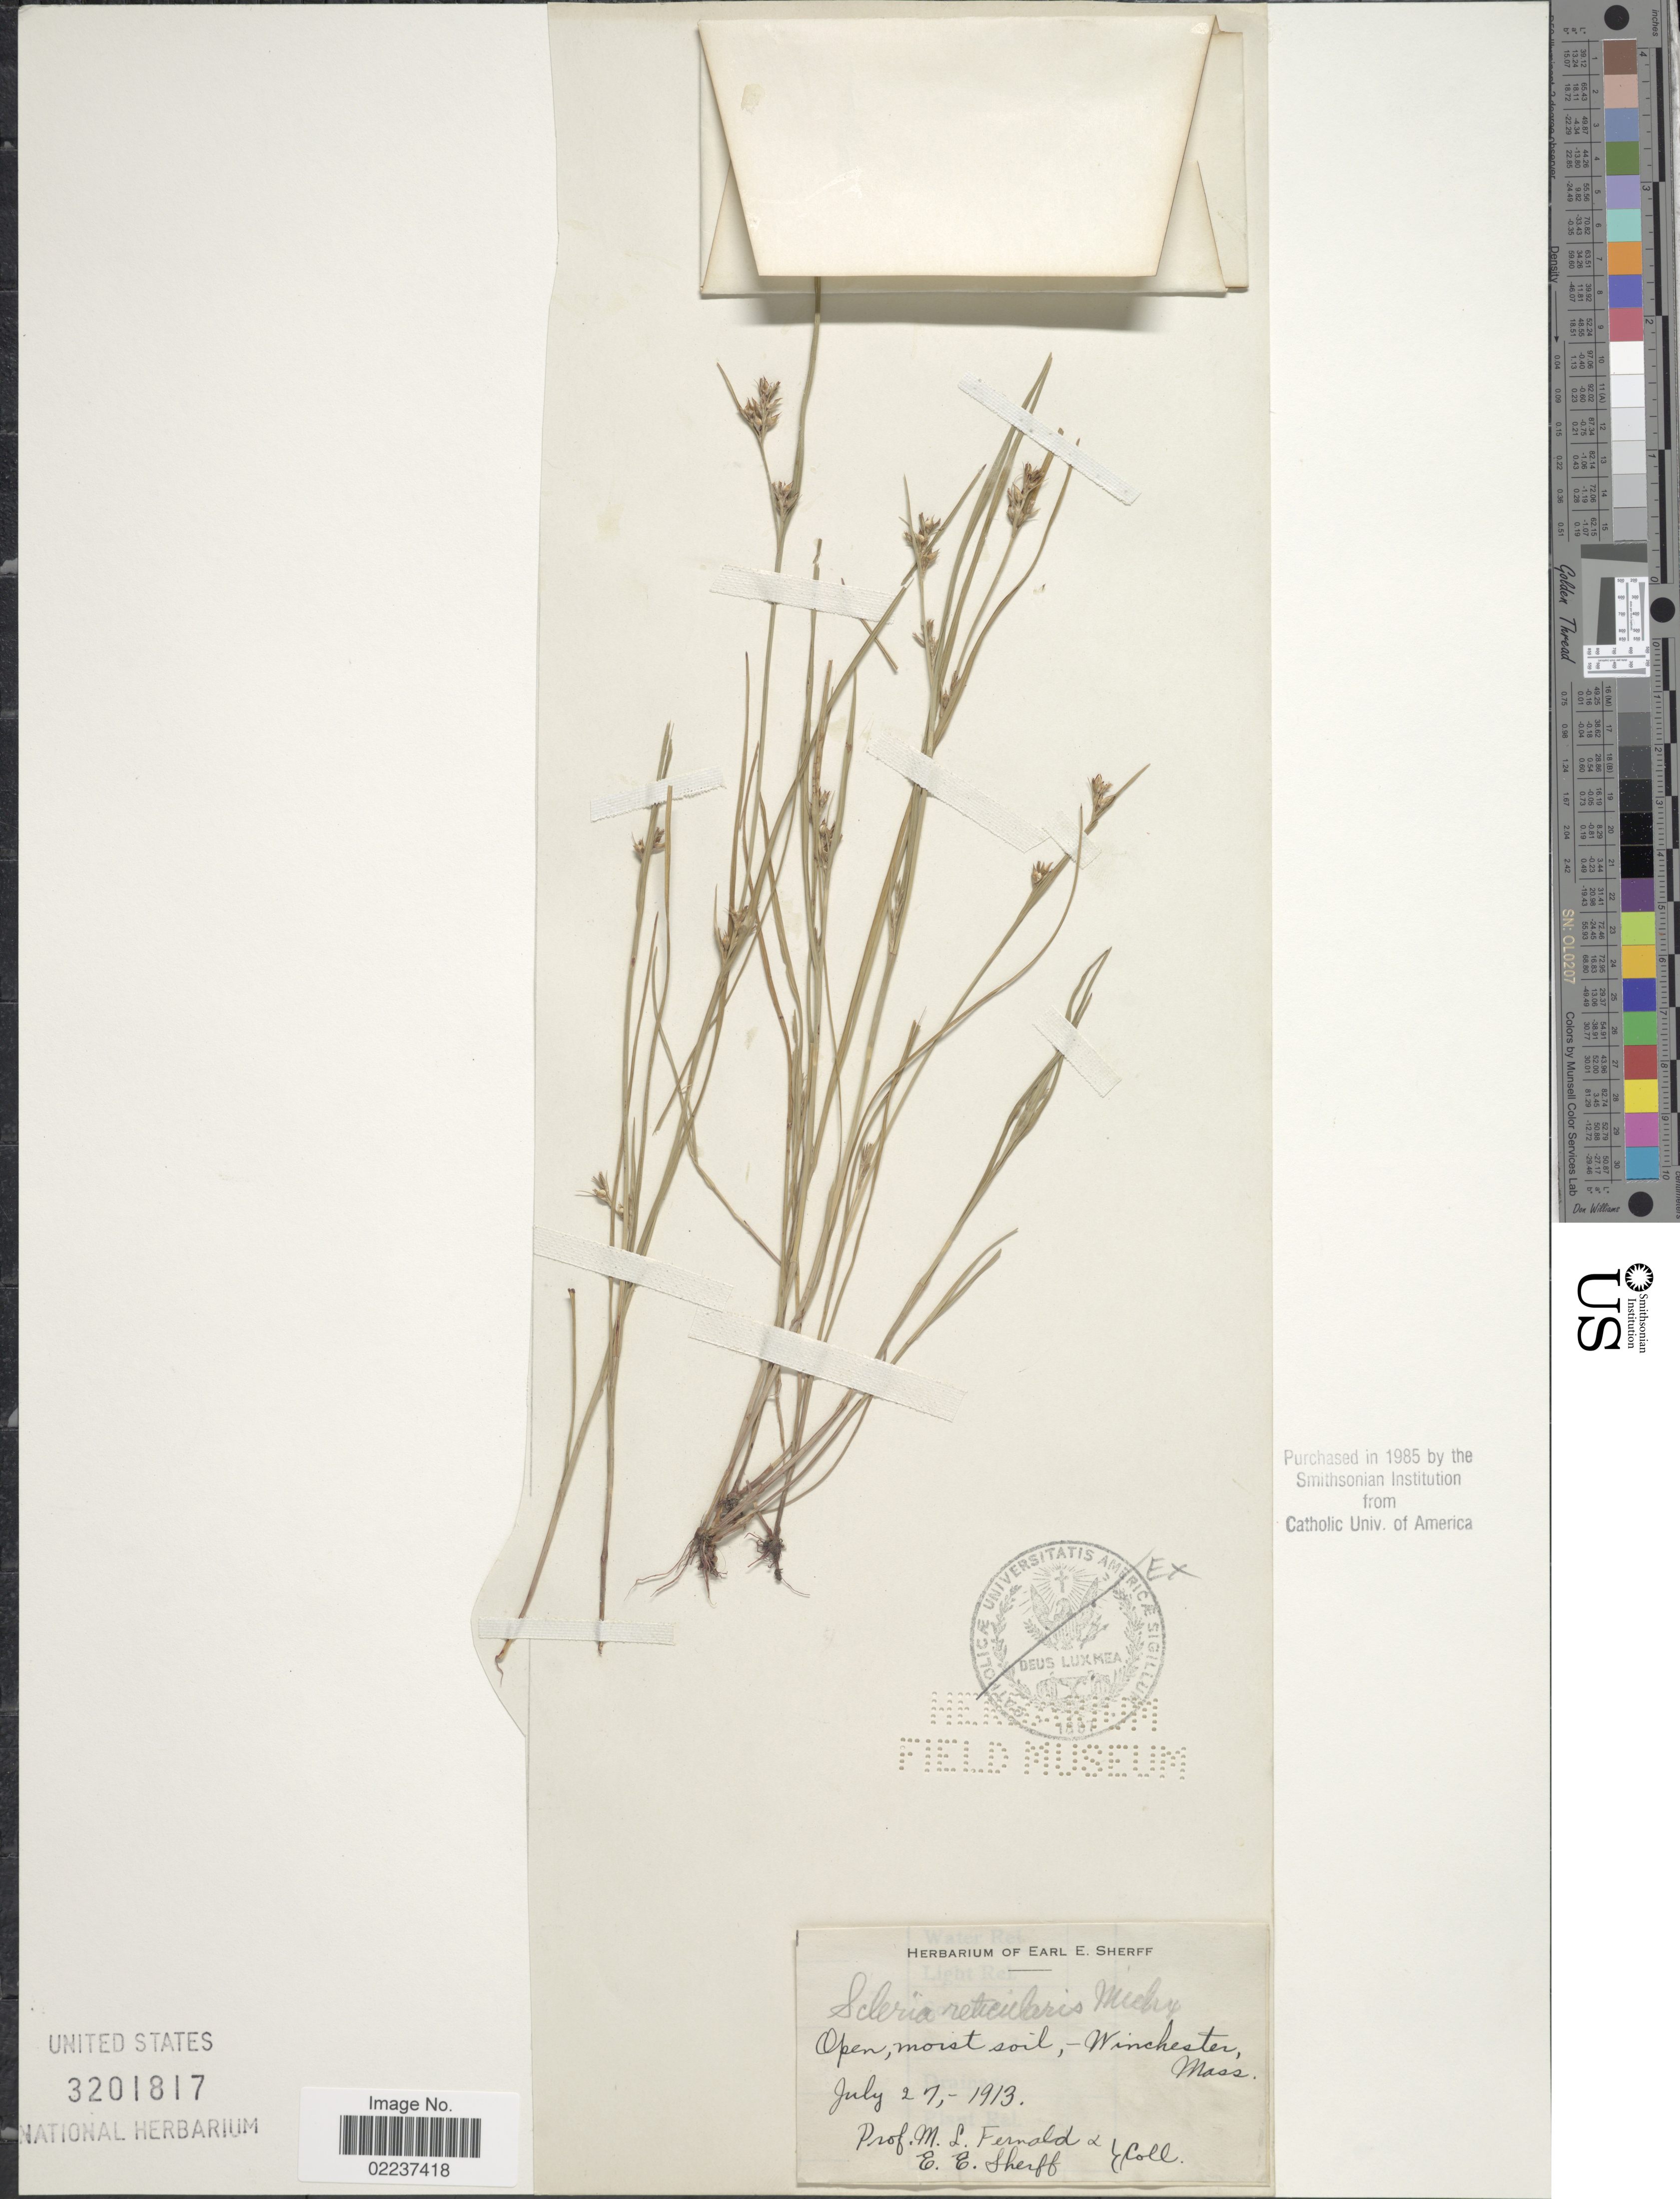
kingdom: Plantae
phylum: Tracheophyta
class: Liliopsida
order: Poales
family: Cyperaceae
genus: Scleria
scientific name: Scleria reticularis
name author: Michx.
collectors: M. L. Fernald & E. E. Sherff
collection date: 1913-07-27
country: United States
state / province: Massachusetts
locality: Winchester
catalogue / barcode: US 3201817